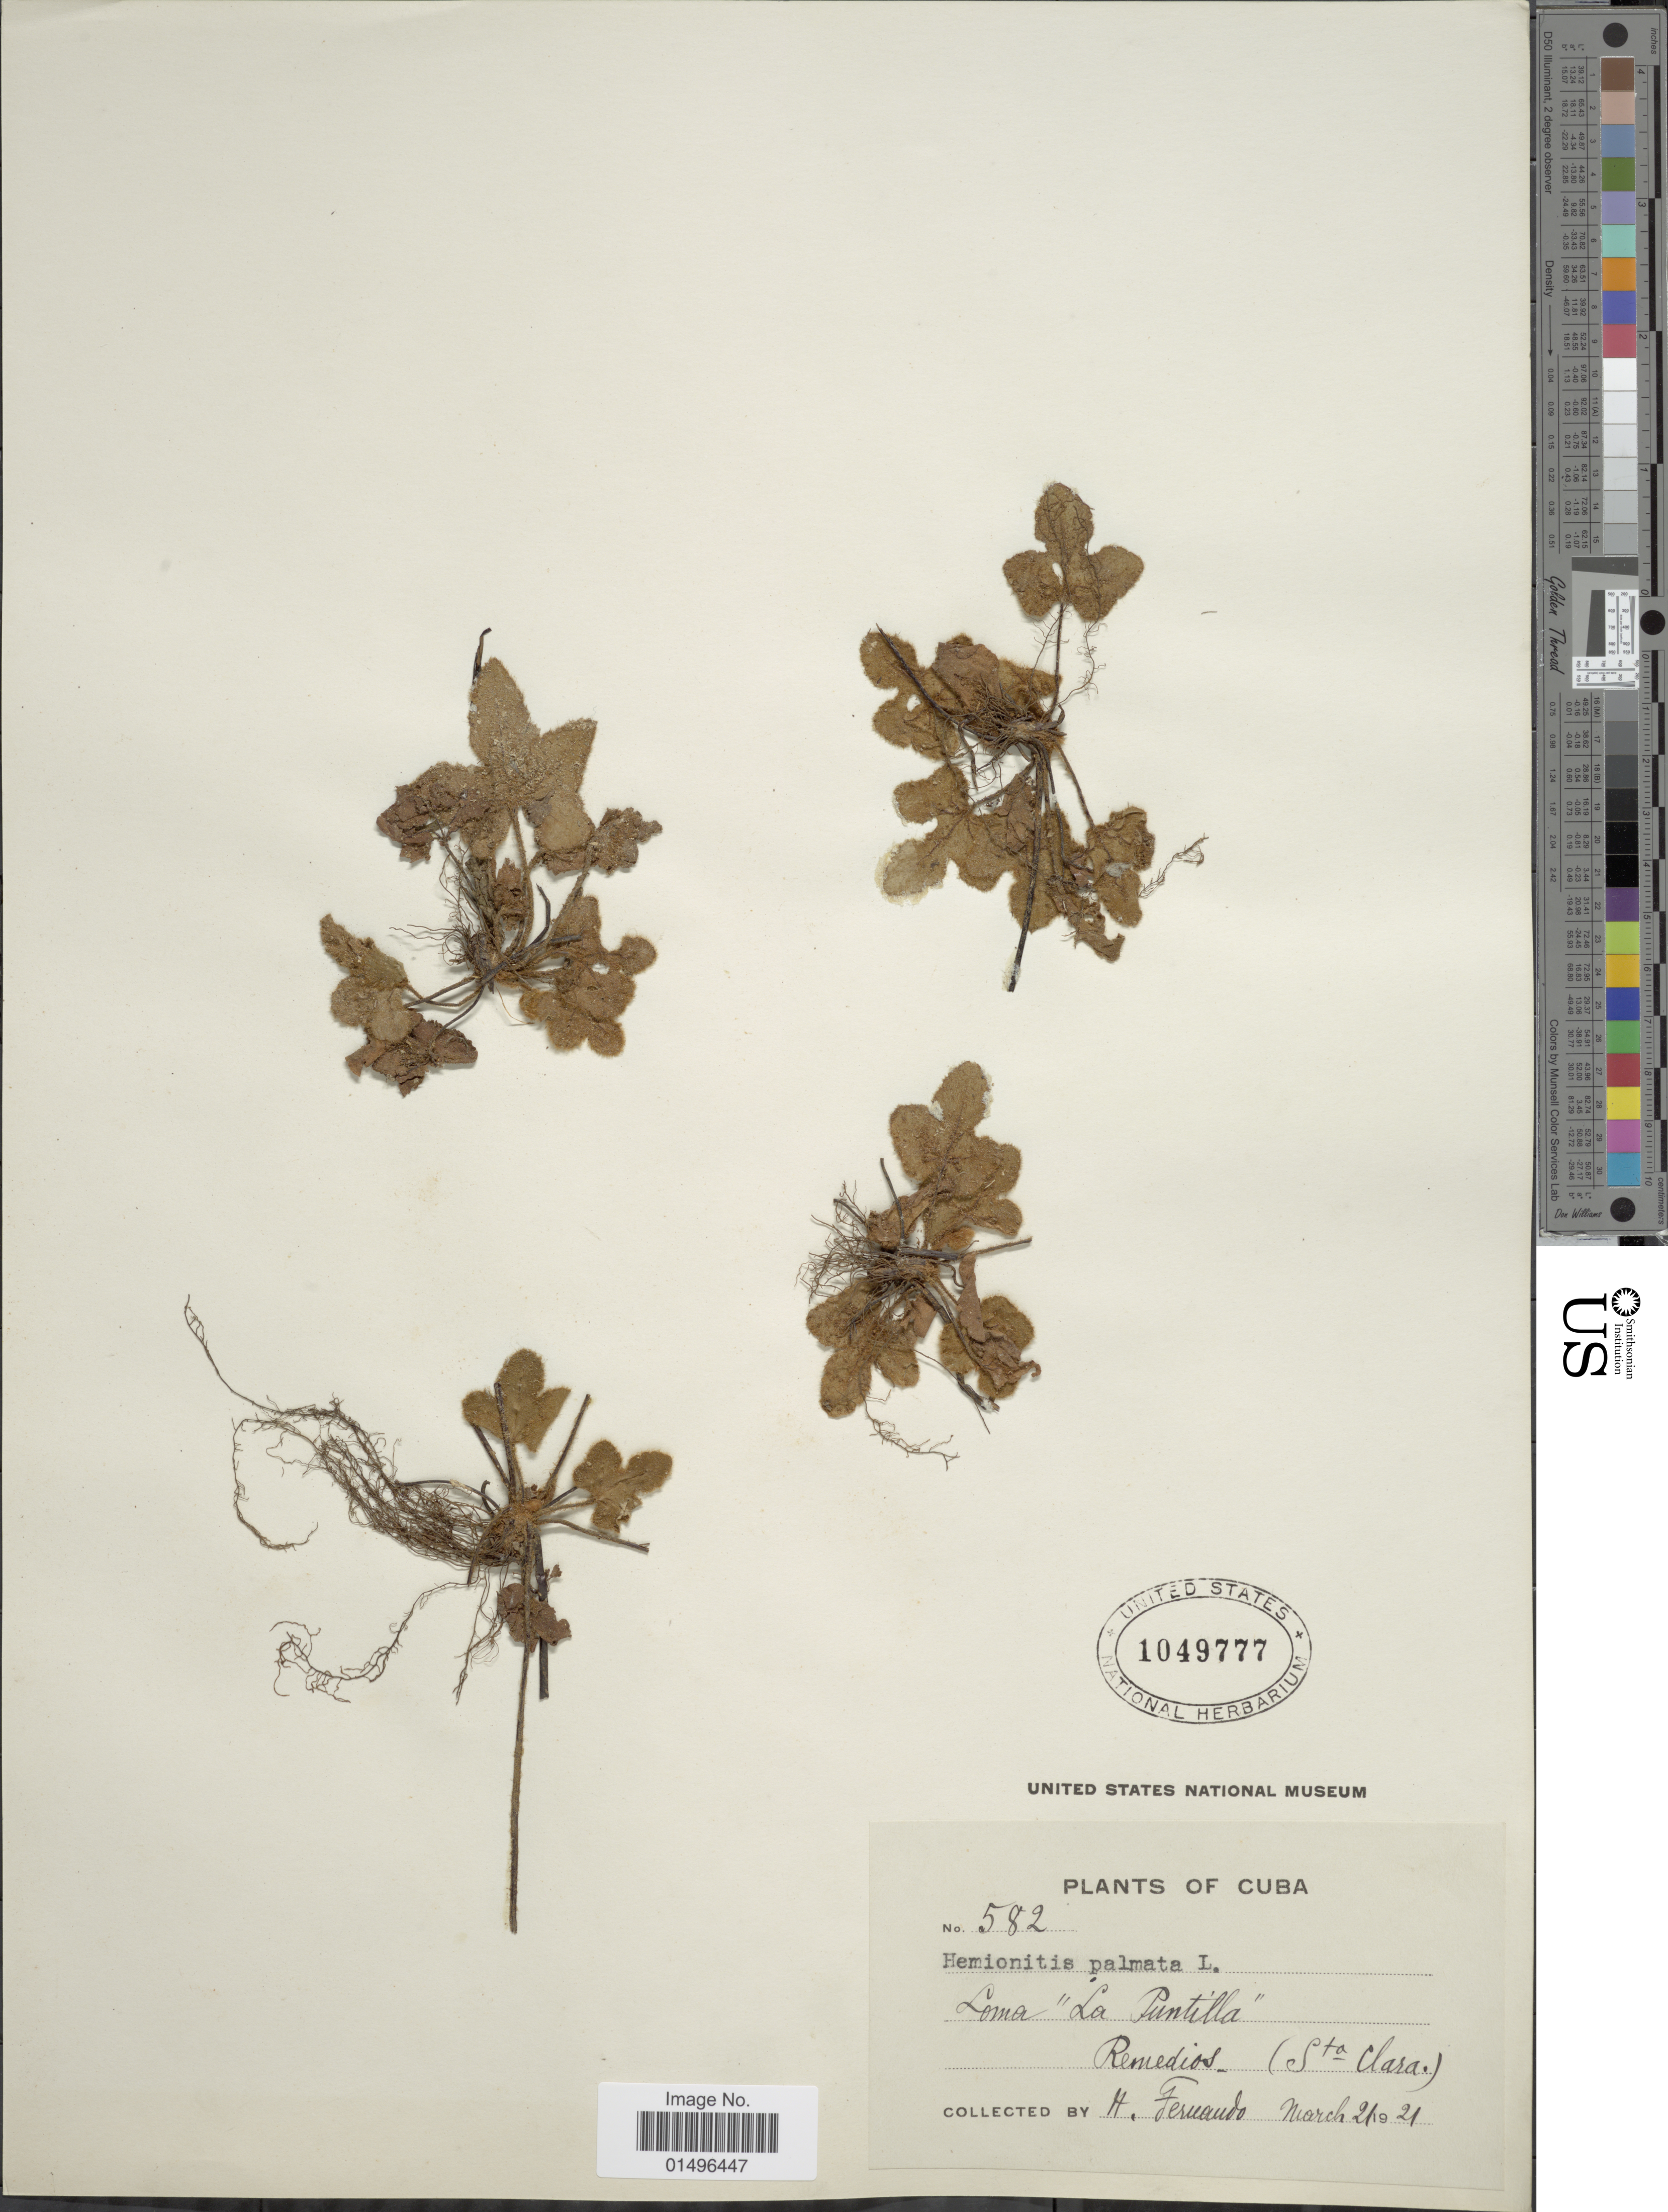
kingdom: Plantae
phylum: Tracheophyta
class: Polypodiopsida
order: Polypodiales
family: Pteridaceae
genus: Hemionitis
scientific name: Hemionitis palmata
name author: L.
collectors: H. Fernando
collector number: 582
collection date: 1921-03-21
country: Cuba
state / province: Las Villas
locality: Cuba, Loma "La Puntilla", Remedios (Sta. Clara).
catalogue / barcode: US 1049777